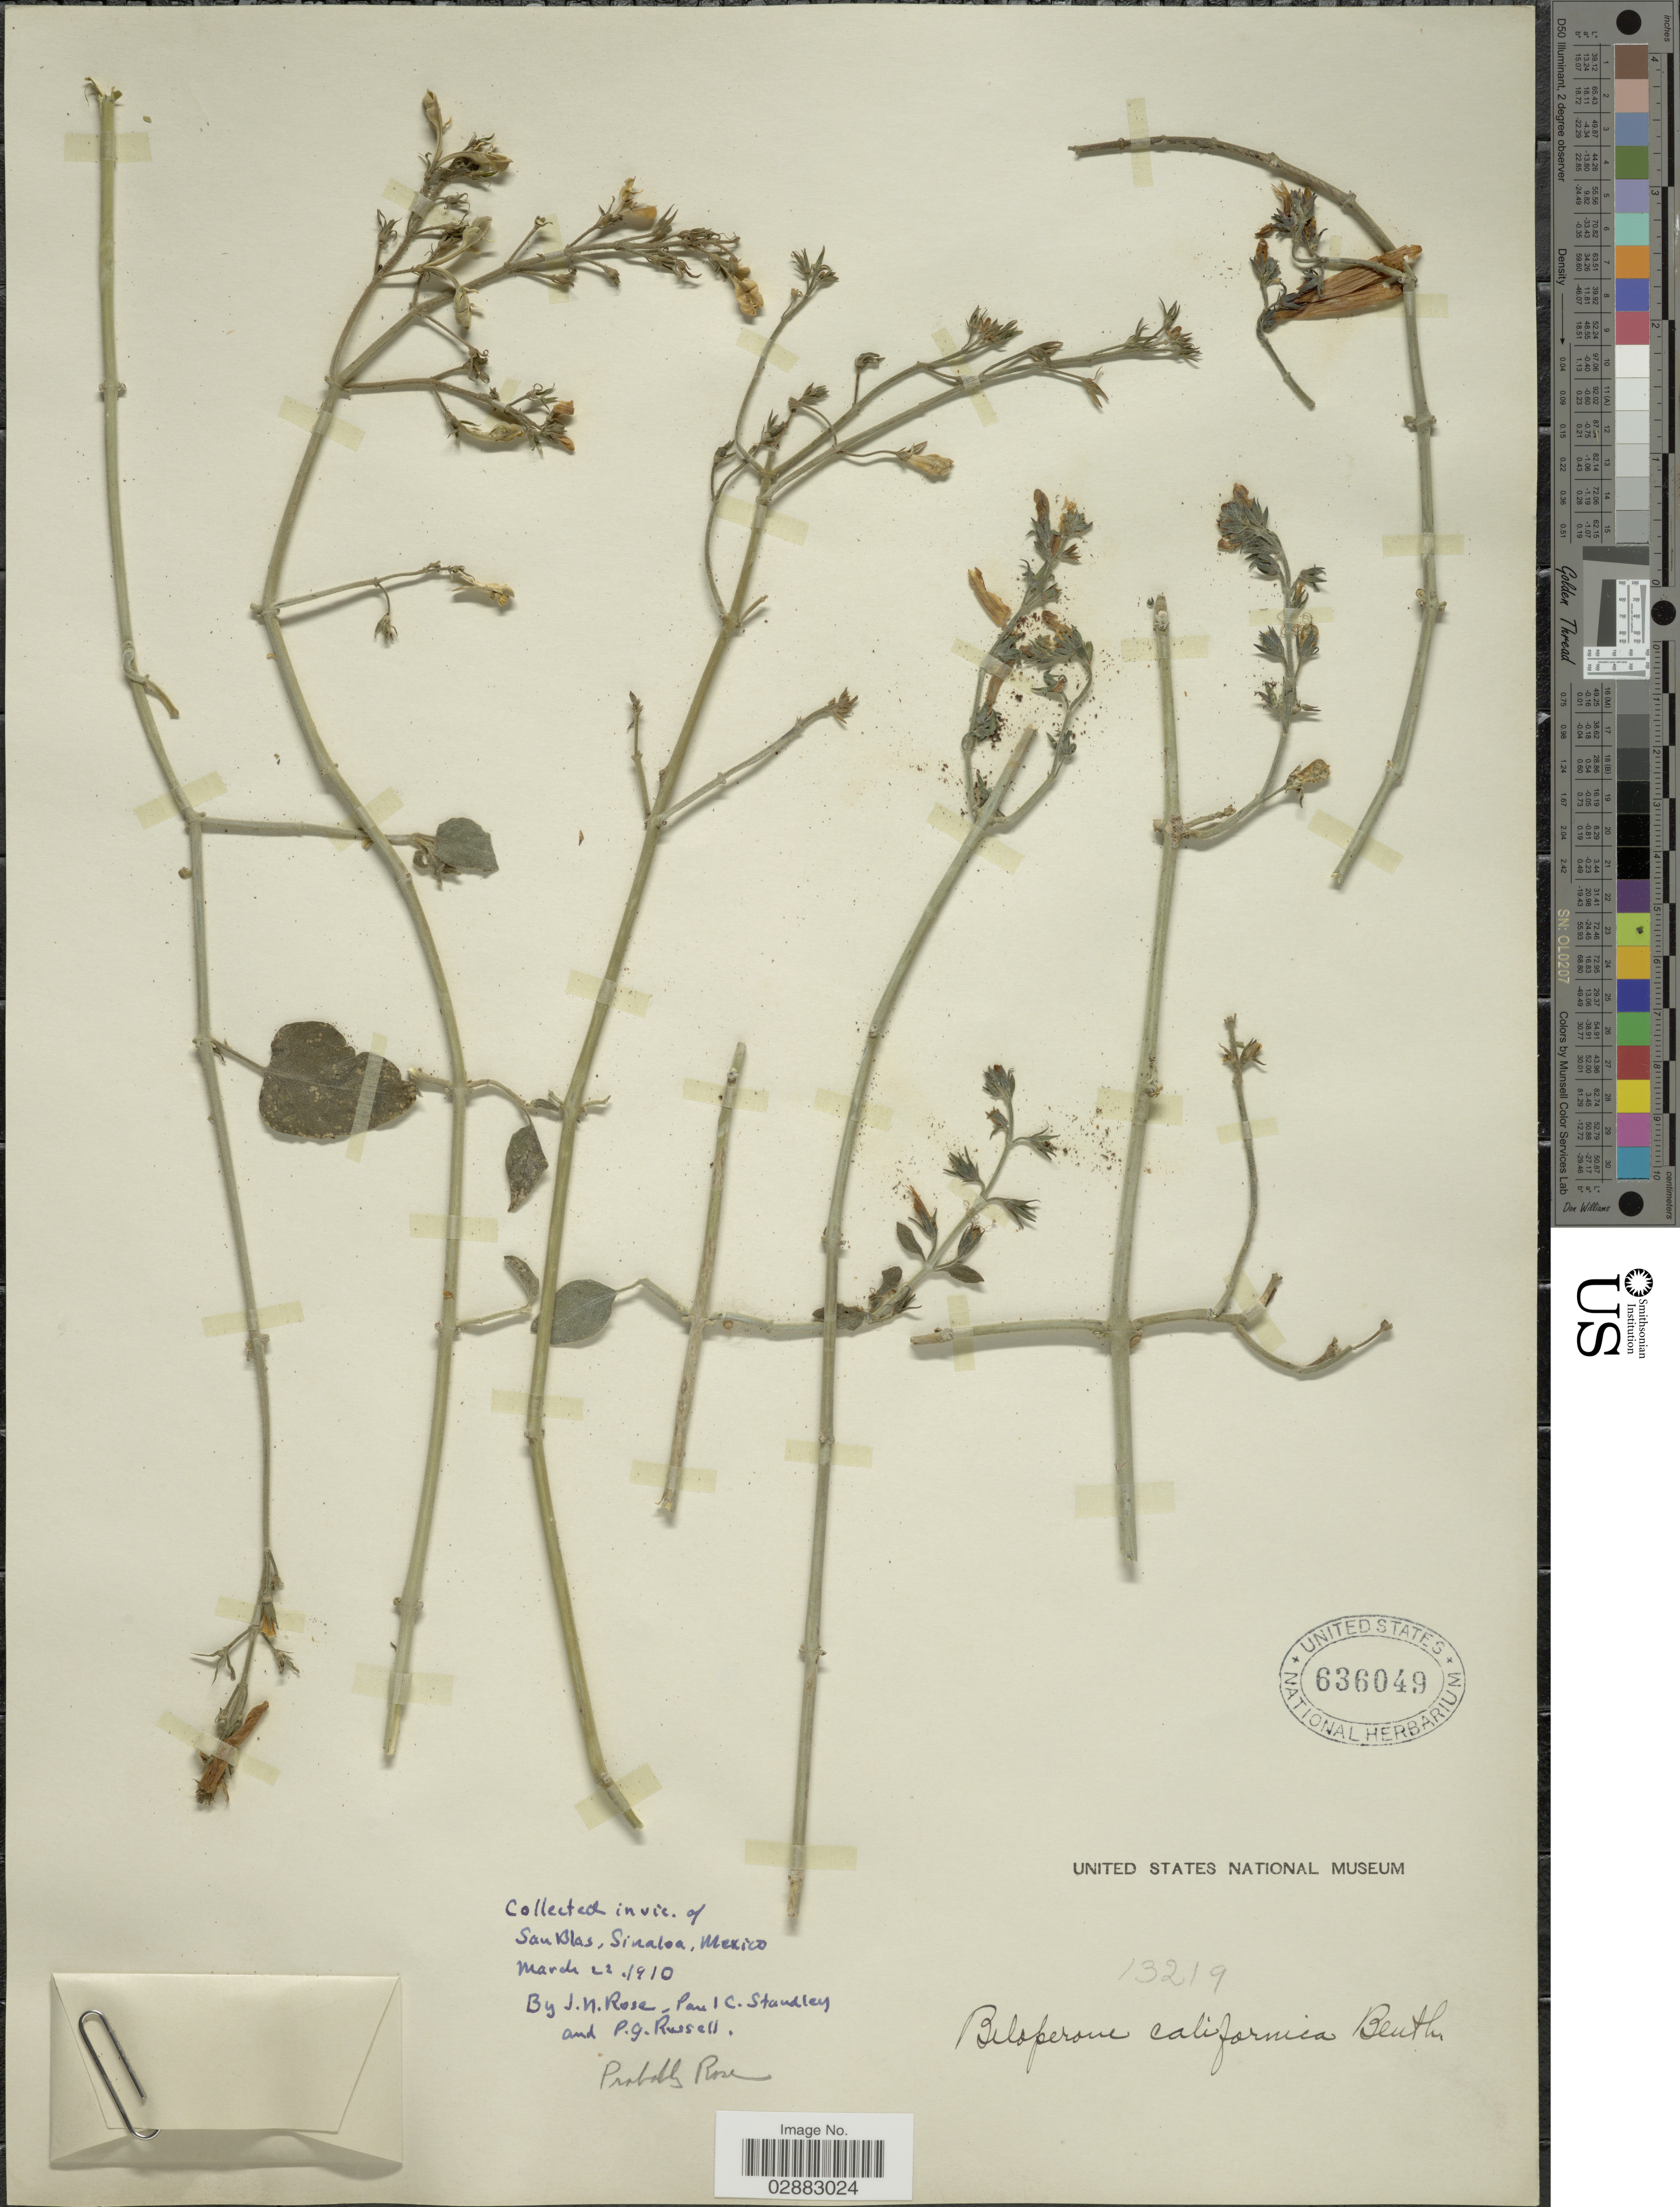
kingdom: Plantae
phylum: Tracheophyta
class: Magnoliopsida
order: Lamiales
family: Acanthaceae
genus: Beloperone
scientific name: Beloperone californica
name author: Benth.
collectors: J. N. Rose, P. C. Standley & P. G. Russell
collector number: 13219?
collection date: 1910-03-22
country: Mexico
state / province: Sinaloa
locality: San Blas.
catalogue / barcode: US 636049